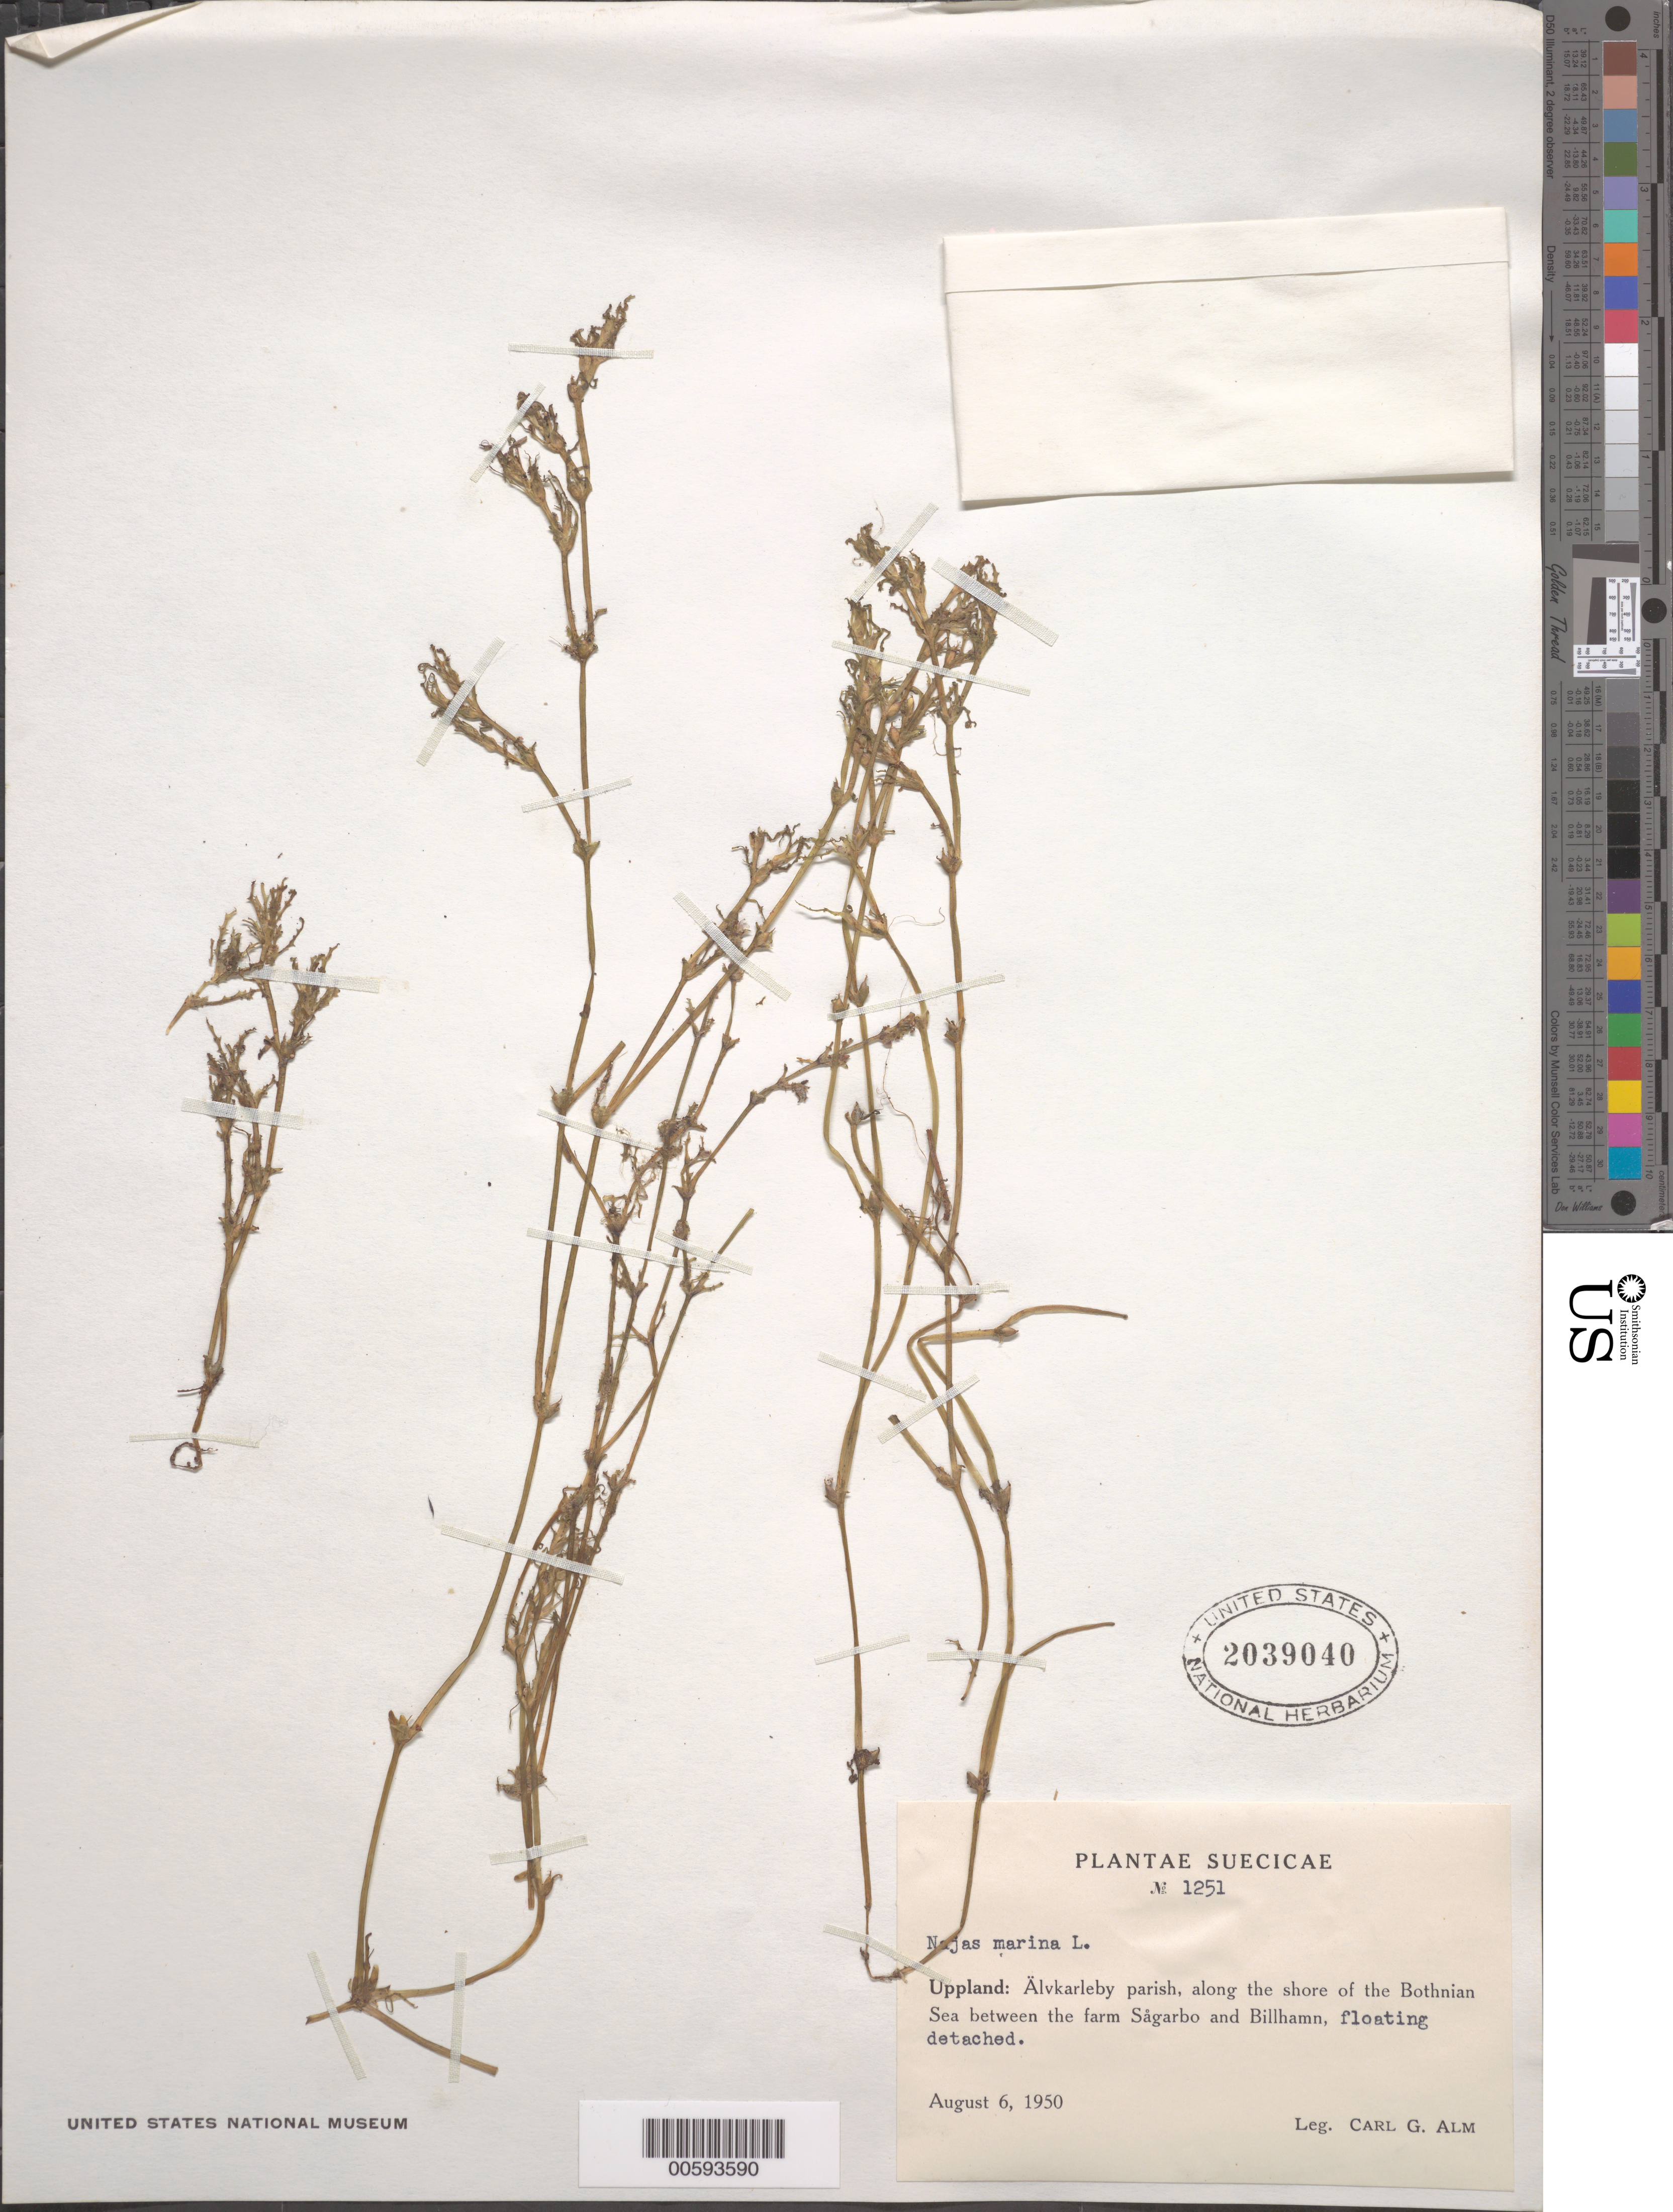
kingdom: Plantae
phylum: Tracheophyta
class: Liliopsida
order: Alismatales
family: Hydrocharitaceae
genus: Najas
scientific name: Najas major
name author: All.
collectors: C. Alm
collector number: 1251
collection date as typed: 06 Aug 1950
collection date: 1950-08-06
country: Sweden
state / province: Uppsala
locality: Älvkarleby, Bothnian Sea between the farm Sågarbo and Billhamn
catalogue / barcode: US 2039040